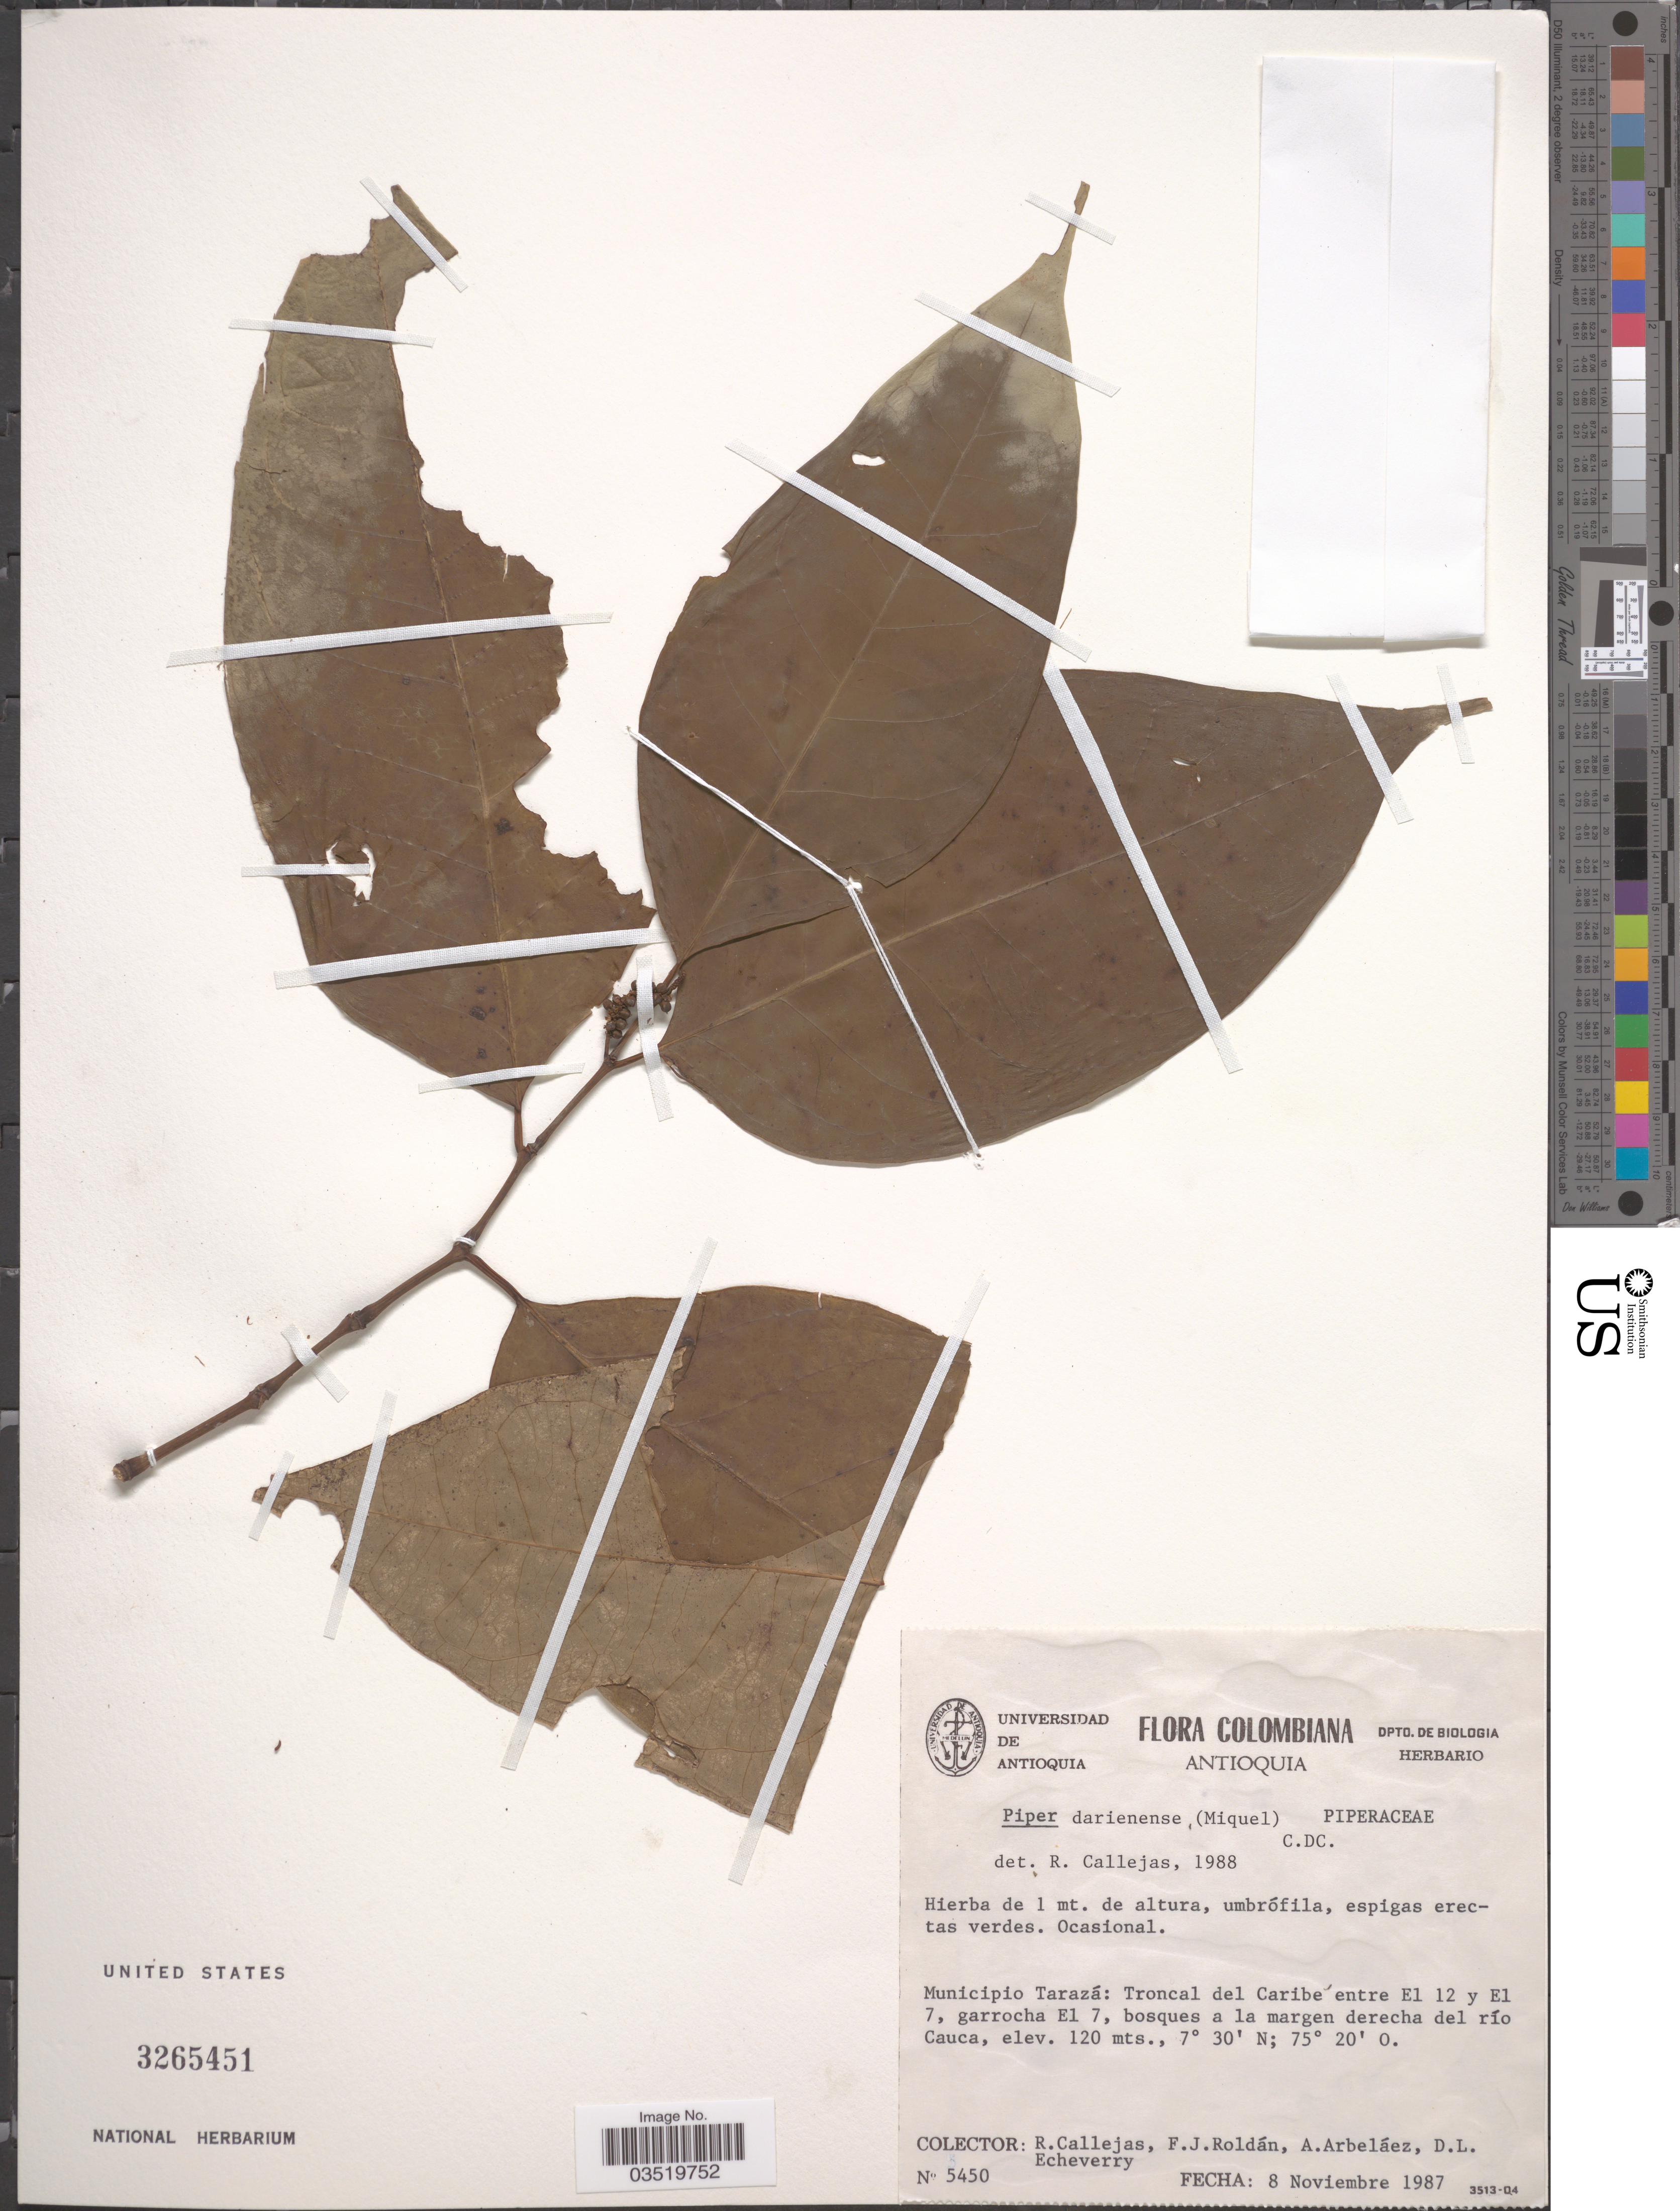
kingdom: Plantae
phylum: Tracheophyta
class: Magnoliopsida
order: Piperales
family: Piperaceae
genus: Piper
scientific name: Piper darienense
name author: C. DC.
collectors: R. Callejas, F. J. Roldán, A. Arbelaez & D. Echeverry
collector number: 5450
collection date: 1987-11-08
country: Colombia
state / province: Antioquia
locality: Municipio Tarazá: Troncal del Caribé entre El 12 y El 7, garrocha El 7, bosques a la margen derecha del río Cauca.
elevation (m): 120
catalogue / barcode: US 3265451